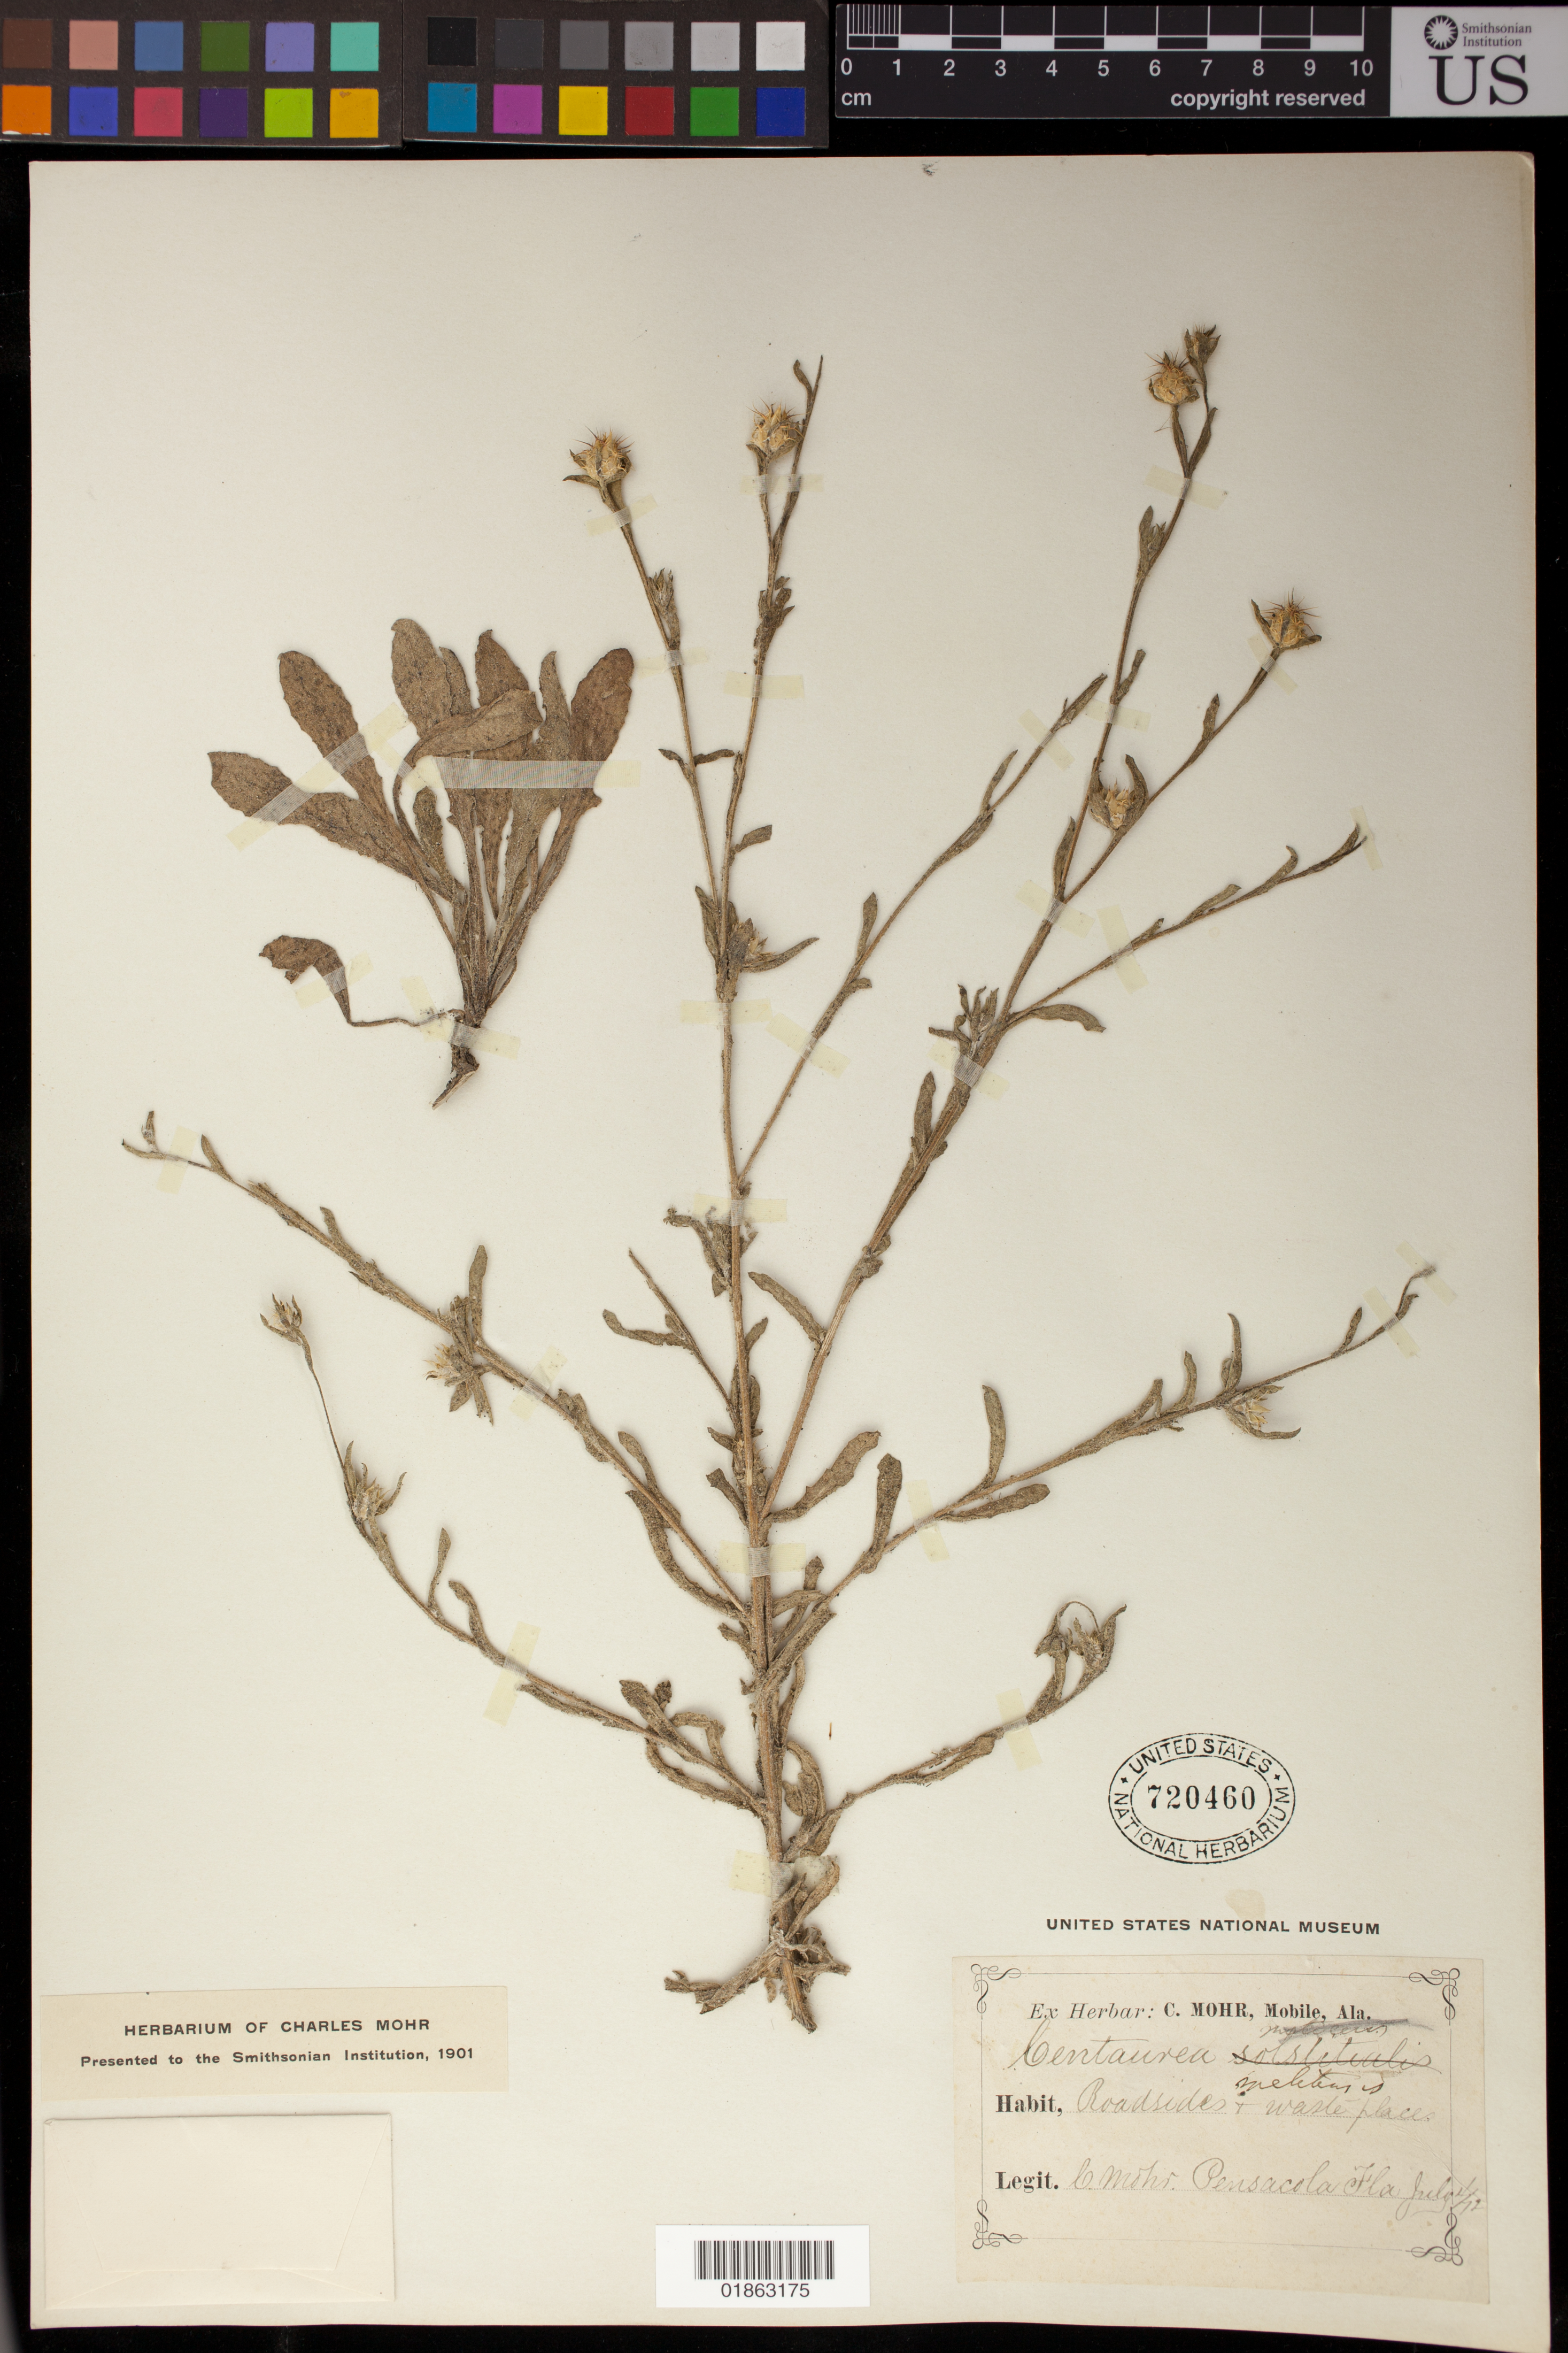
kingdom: Plantae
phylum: Tracheophyta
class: Magnoliopsida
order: Asterales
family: Asteraceae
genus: Centaurea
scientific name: Centaurea melitensis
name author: L.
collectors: C. T. Mohr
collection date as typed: July 4/72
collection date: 1872-07-04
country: United States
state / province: Florida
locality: Pensacola, Fla.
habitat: Roadsides and waste places.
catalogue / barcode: US 720460